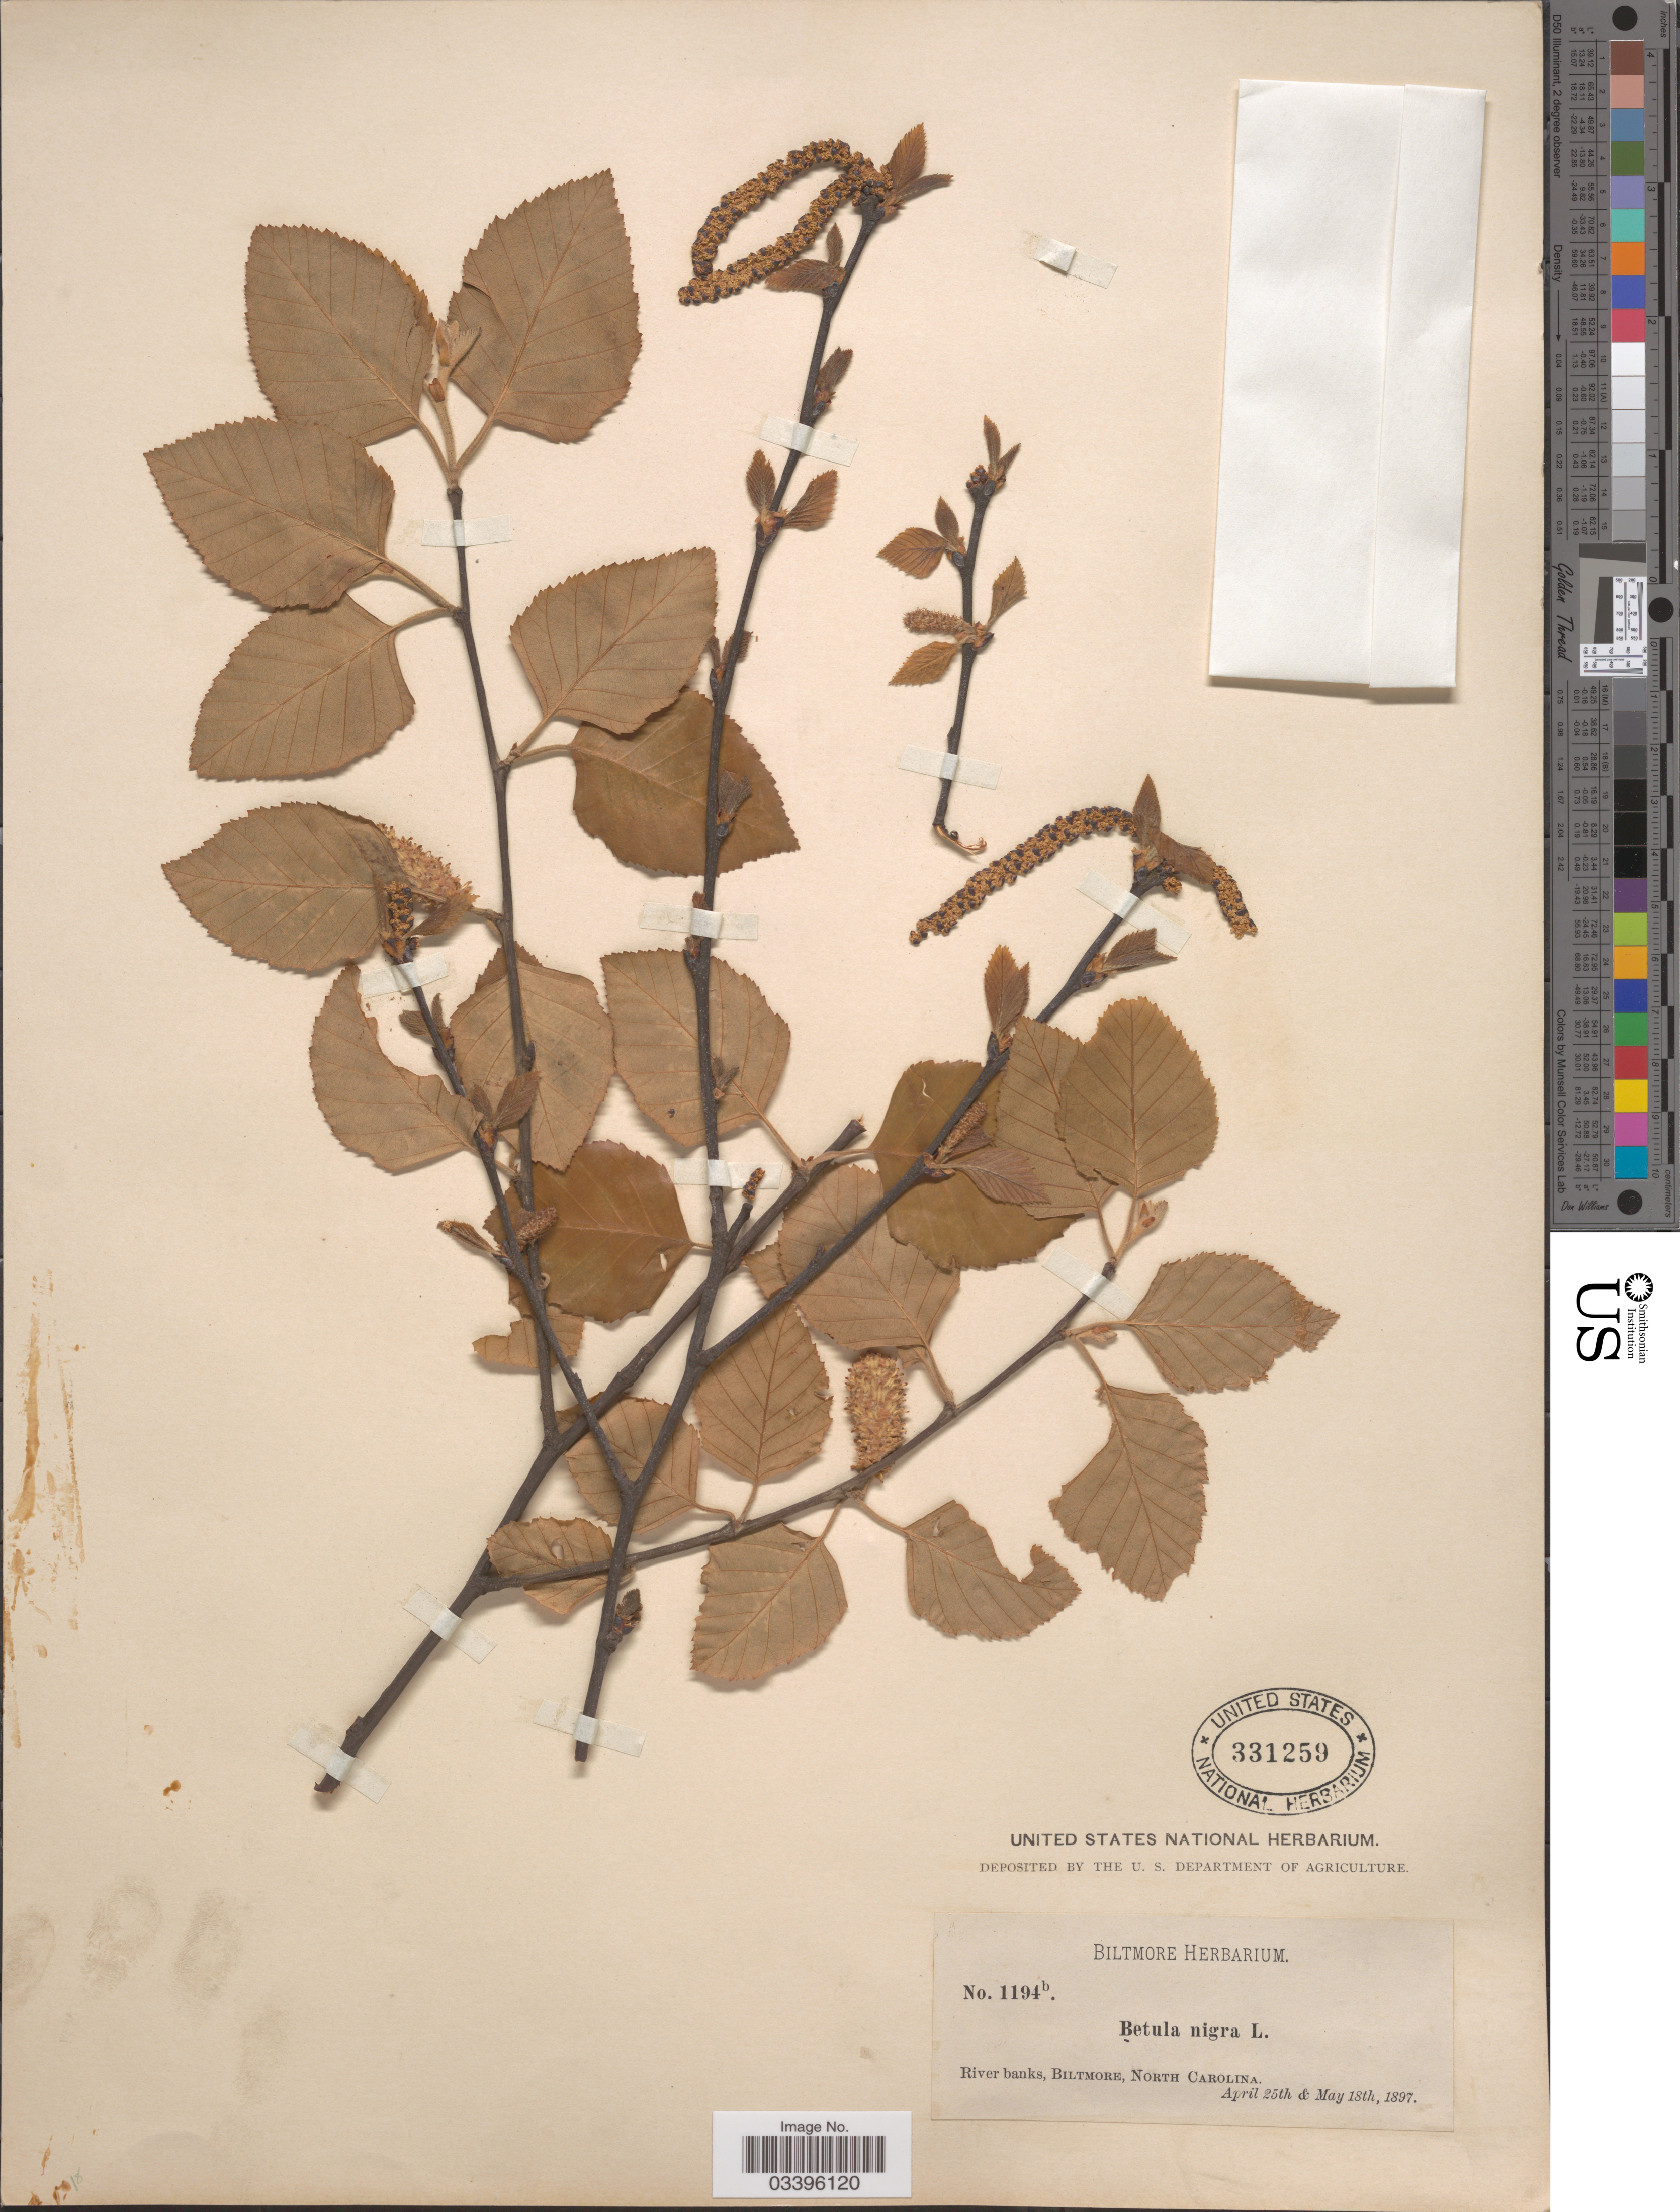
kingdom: Plantae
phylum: Tracheophyta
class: Magnoliopsida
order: Fagales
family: Betulaceae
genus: Betula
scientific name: Betula nigra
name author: L.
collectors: ex herb. Biltmore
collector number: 1194b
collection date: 1897-04-25/1897-05-18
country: United States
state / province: North Carolina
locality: River banks, Biltmore.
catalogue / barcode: US 331259